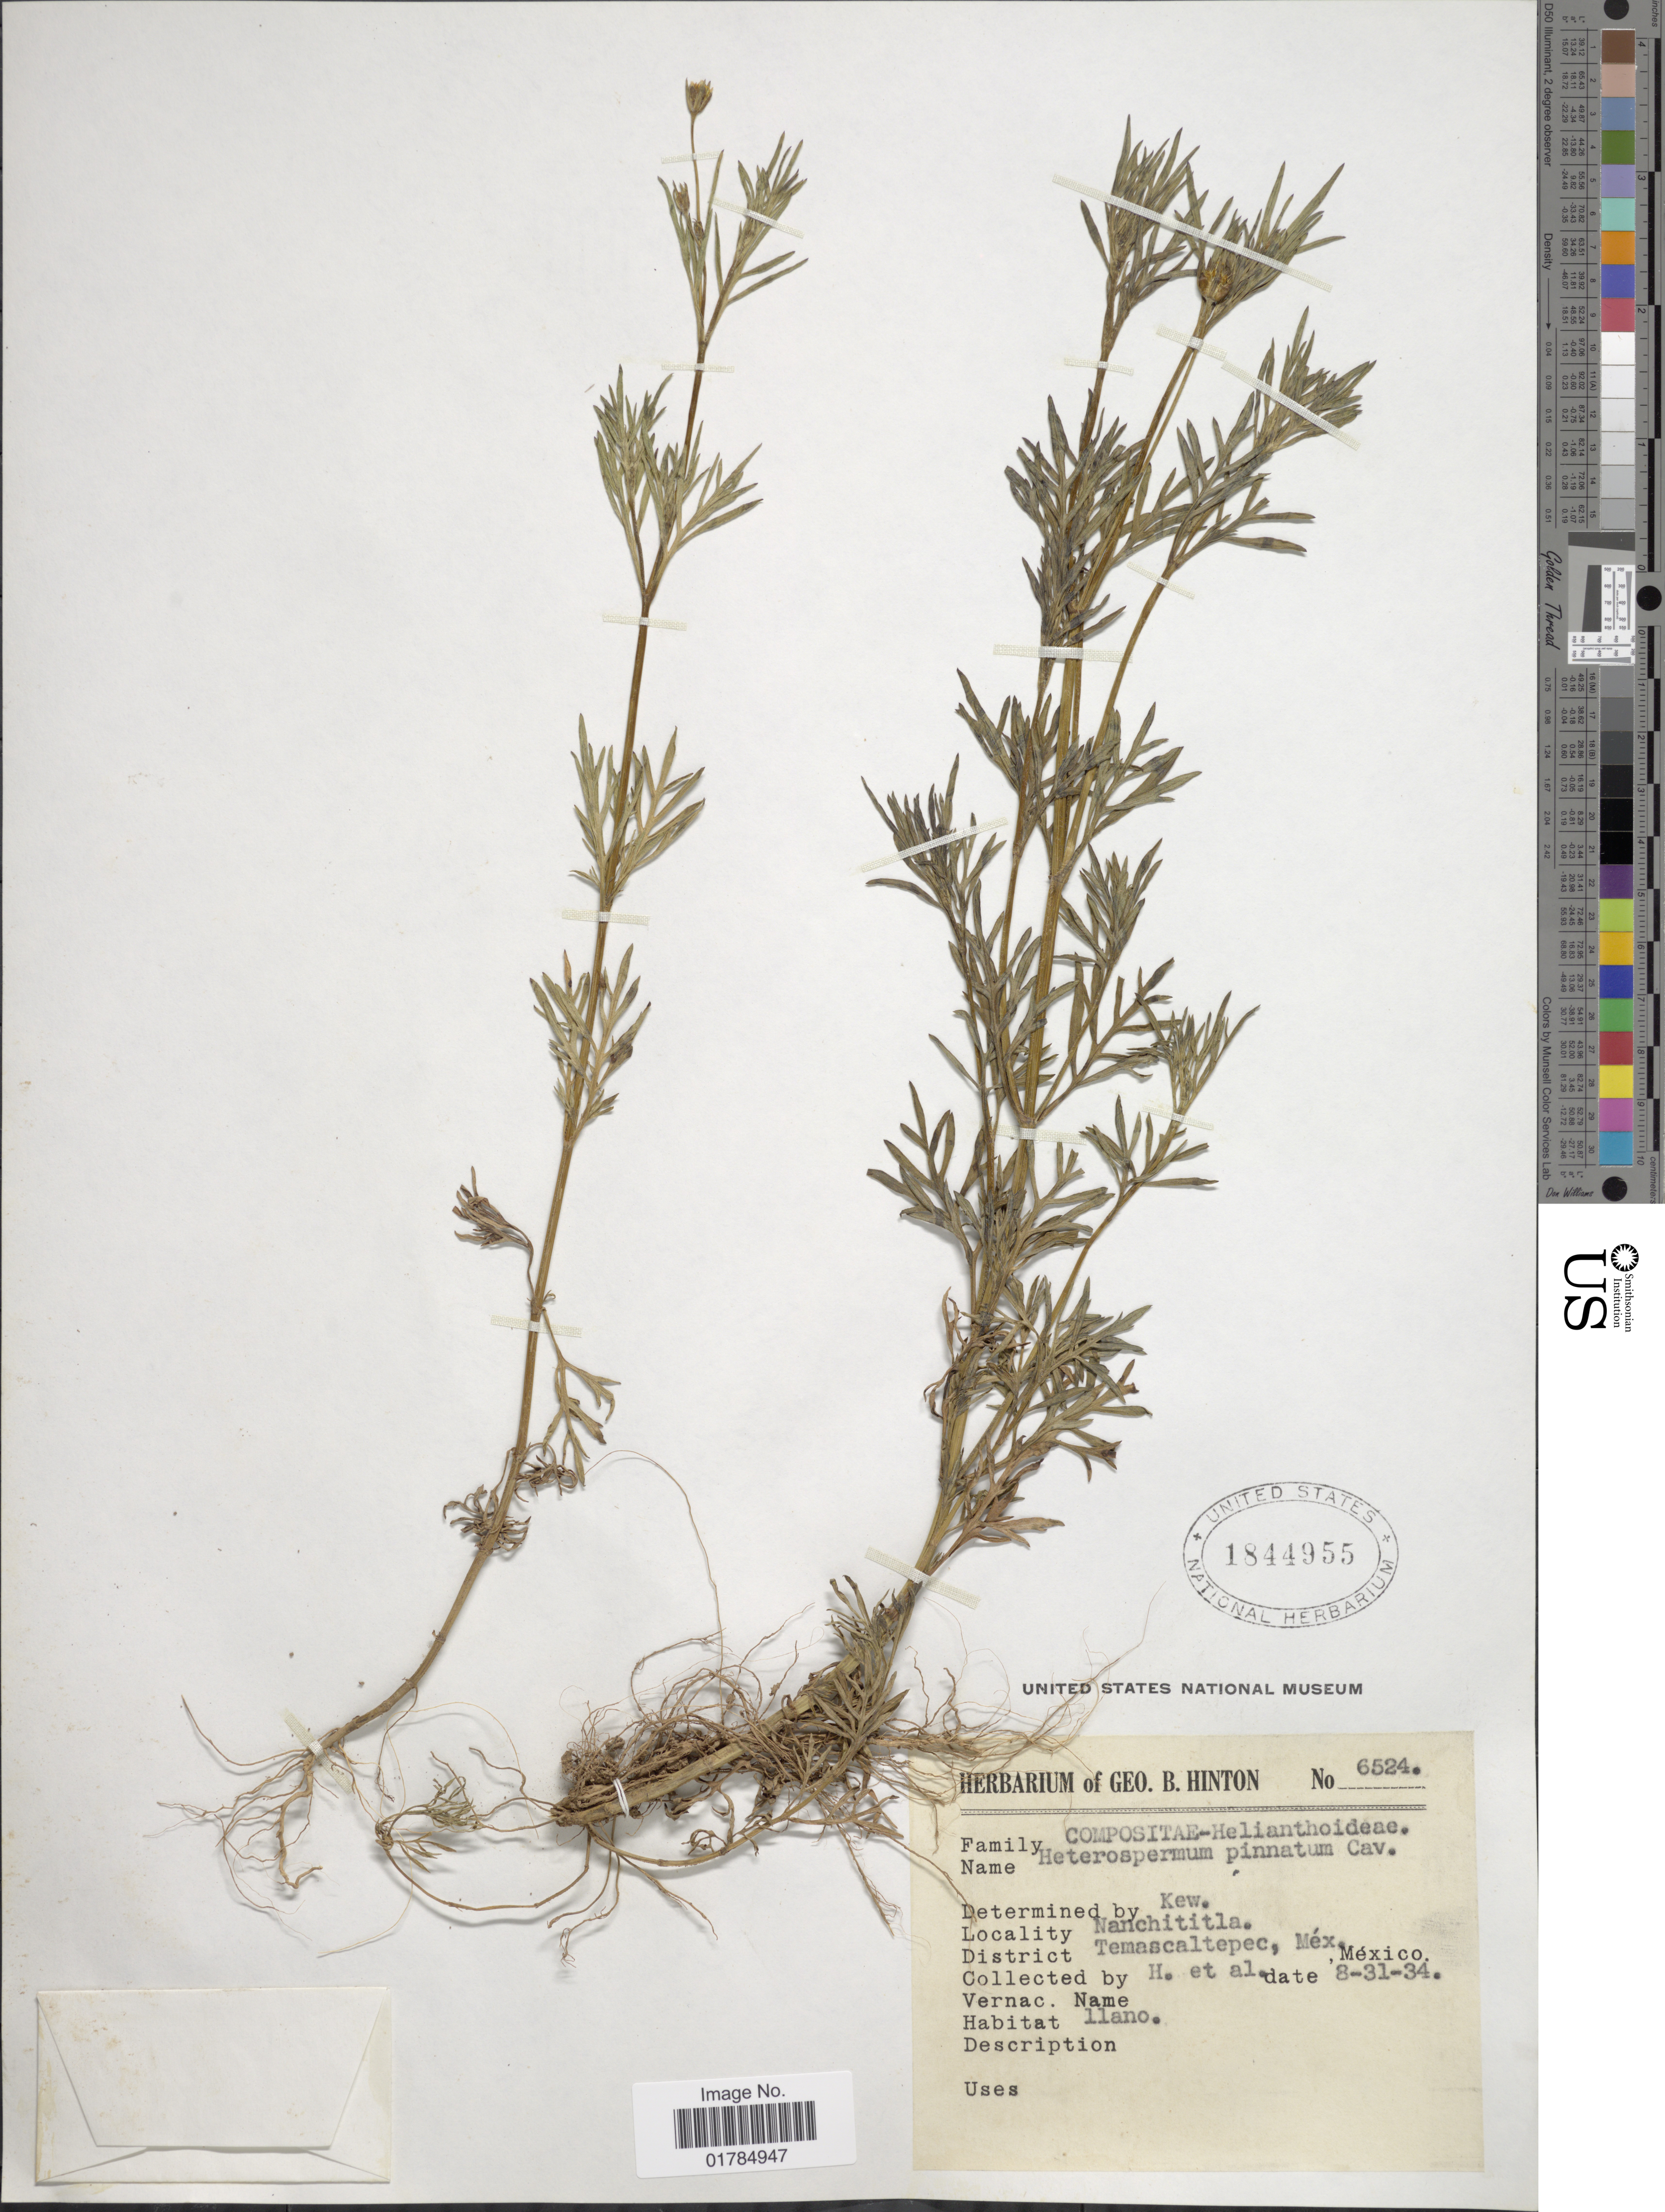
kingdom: Plantae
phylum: Tracheophyta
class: Magnoliopsida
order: Asterales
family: Asteraceae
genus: Heterosperma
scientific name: Heterosperma pinnatum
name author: Cav.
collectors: G. B. Hinton & et al.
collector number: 6524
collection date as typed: Transcribed d/m/y: 31/8/34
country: Mexico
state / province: México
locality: Nanchititla, District Temascaltepec.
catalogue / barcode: US 1844955